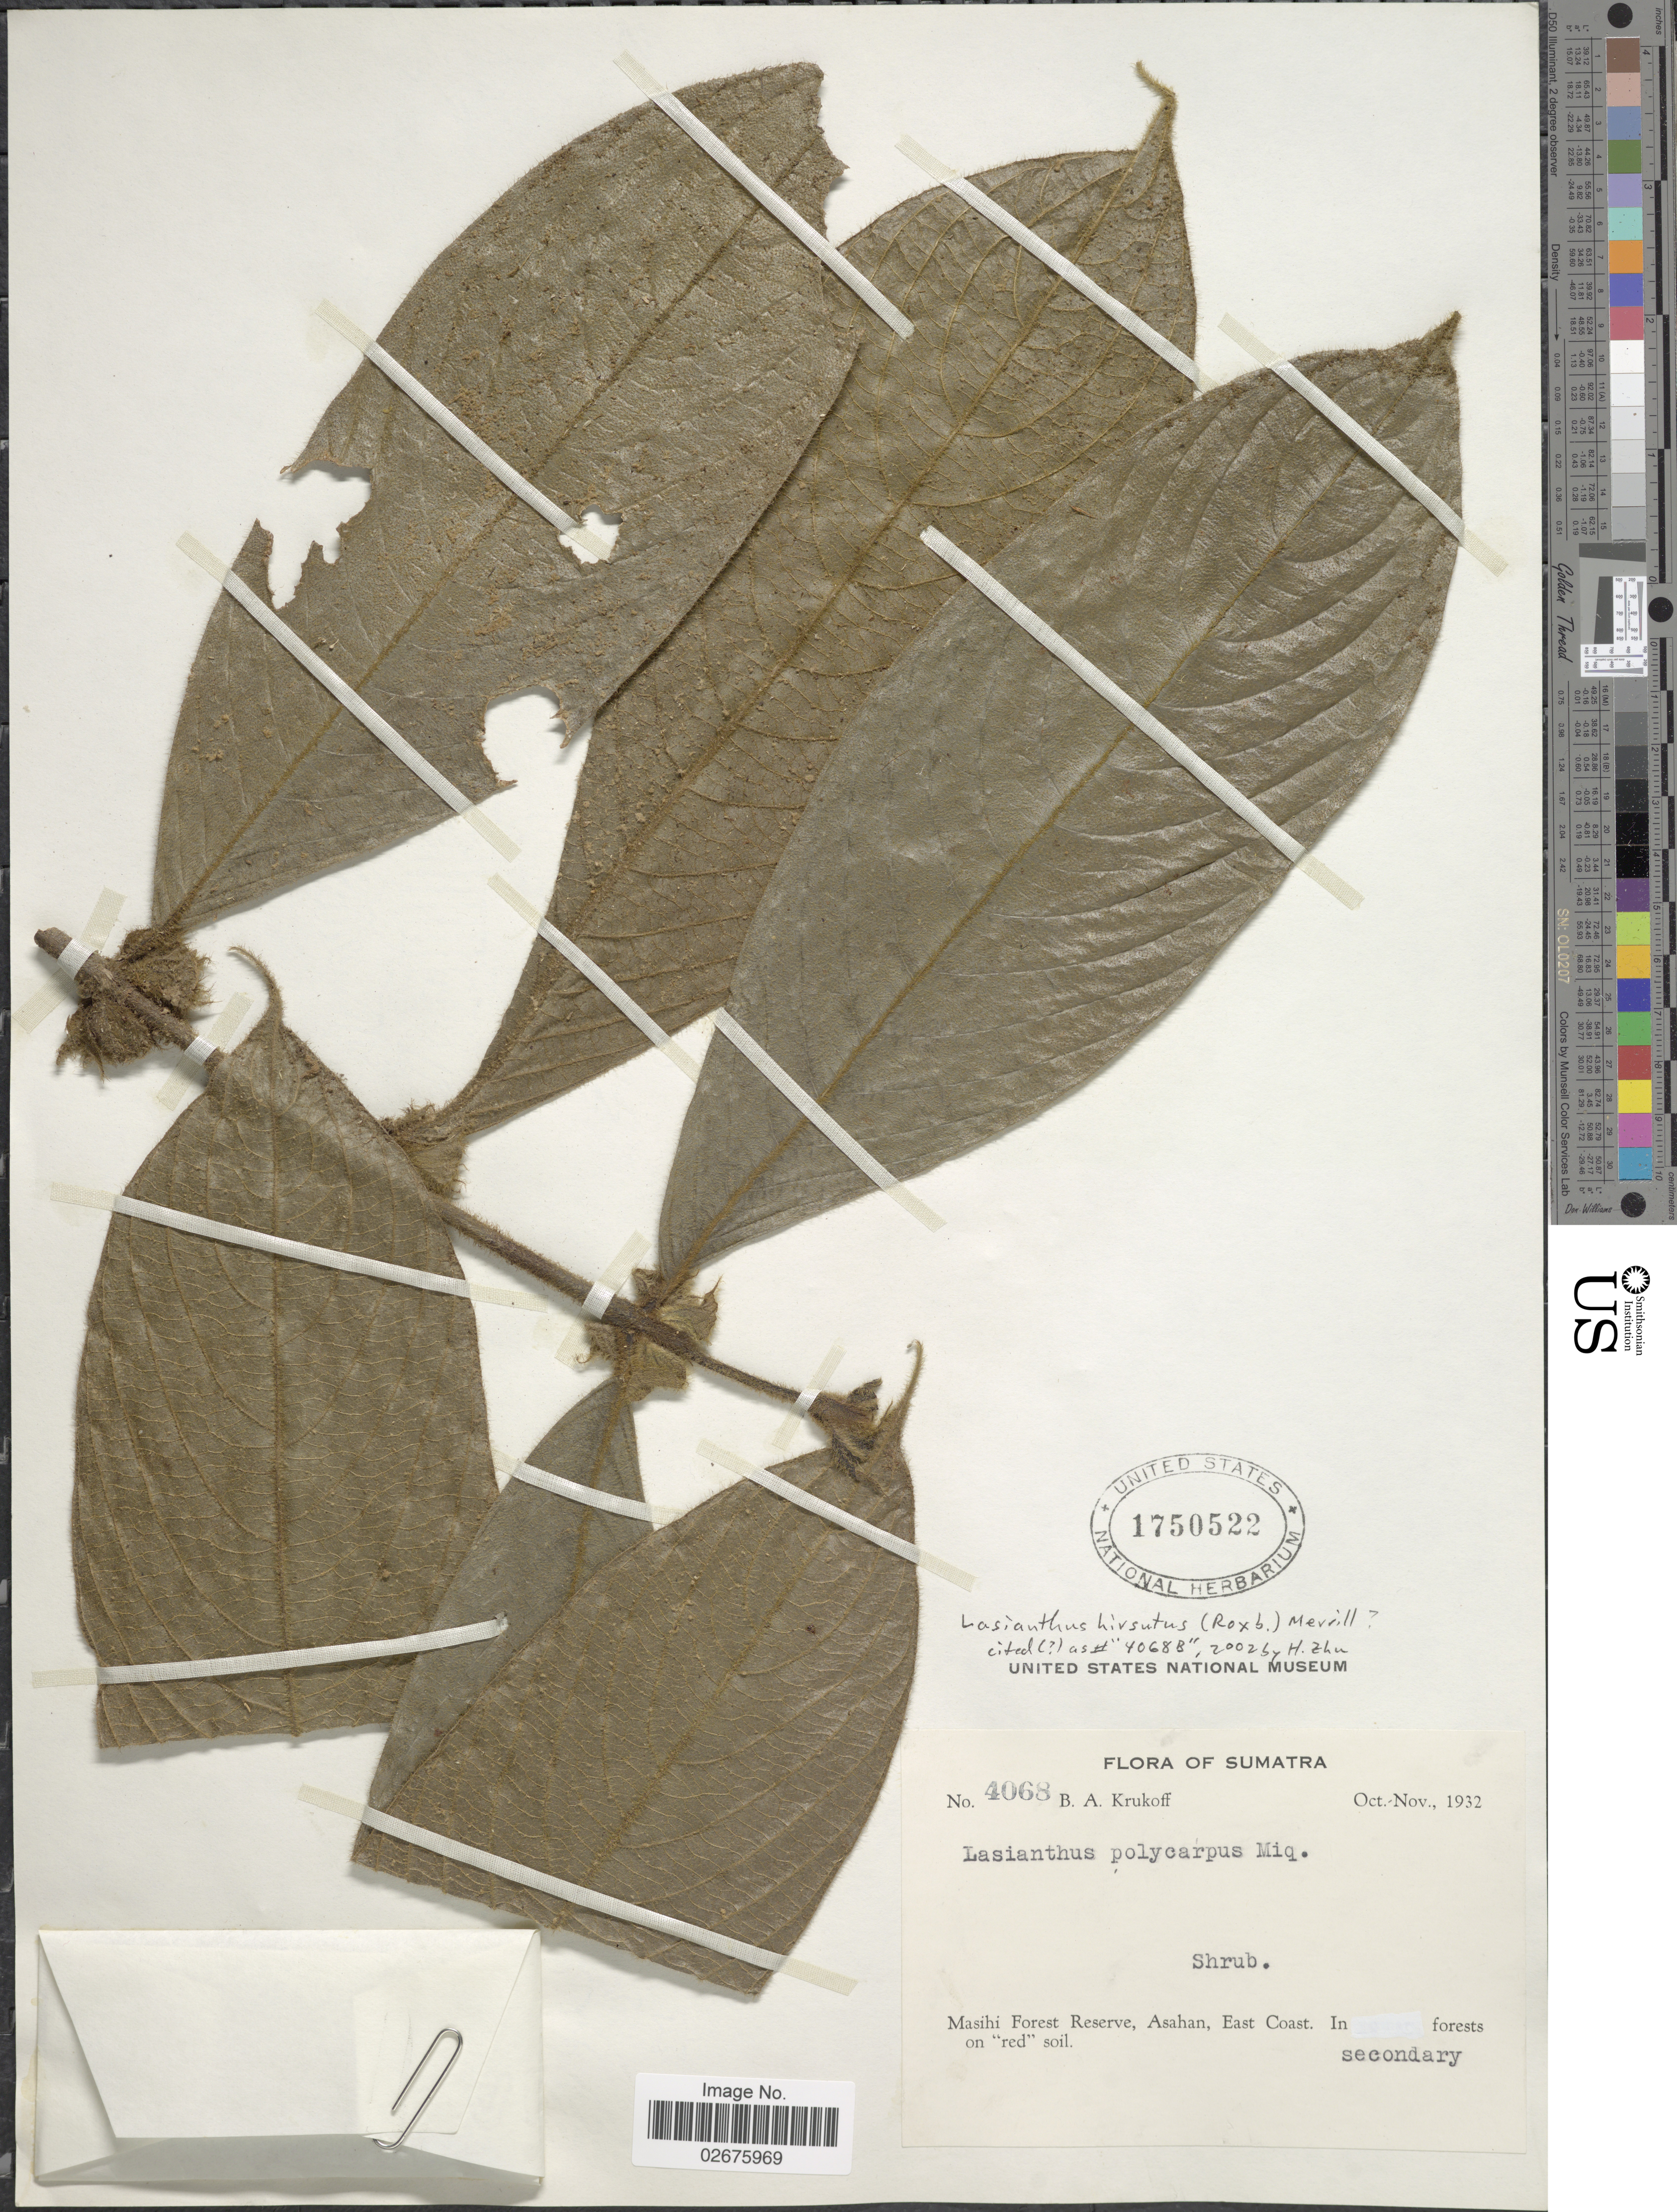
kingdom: Plantae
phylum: Tracheophyta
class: Magnoliopsida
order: Gentianales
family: Rubiaceae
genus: Lasianthus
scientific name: Lasianthus hirsutus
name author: (Roxb.) Merr.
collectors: B. A. Krukoff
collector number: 4068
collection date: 1932-10/1932-11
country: Indonesia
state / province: Sumatra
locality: Masihi Forest Reserve, Asahan, East Coast. In secondary forests on 'red' soil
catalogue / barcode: US 1750522